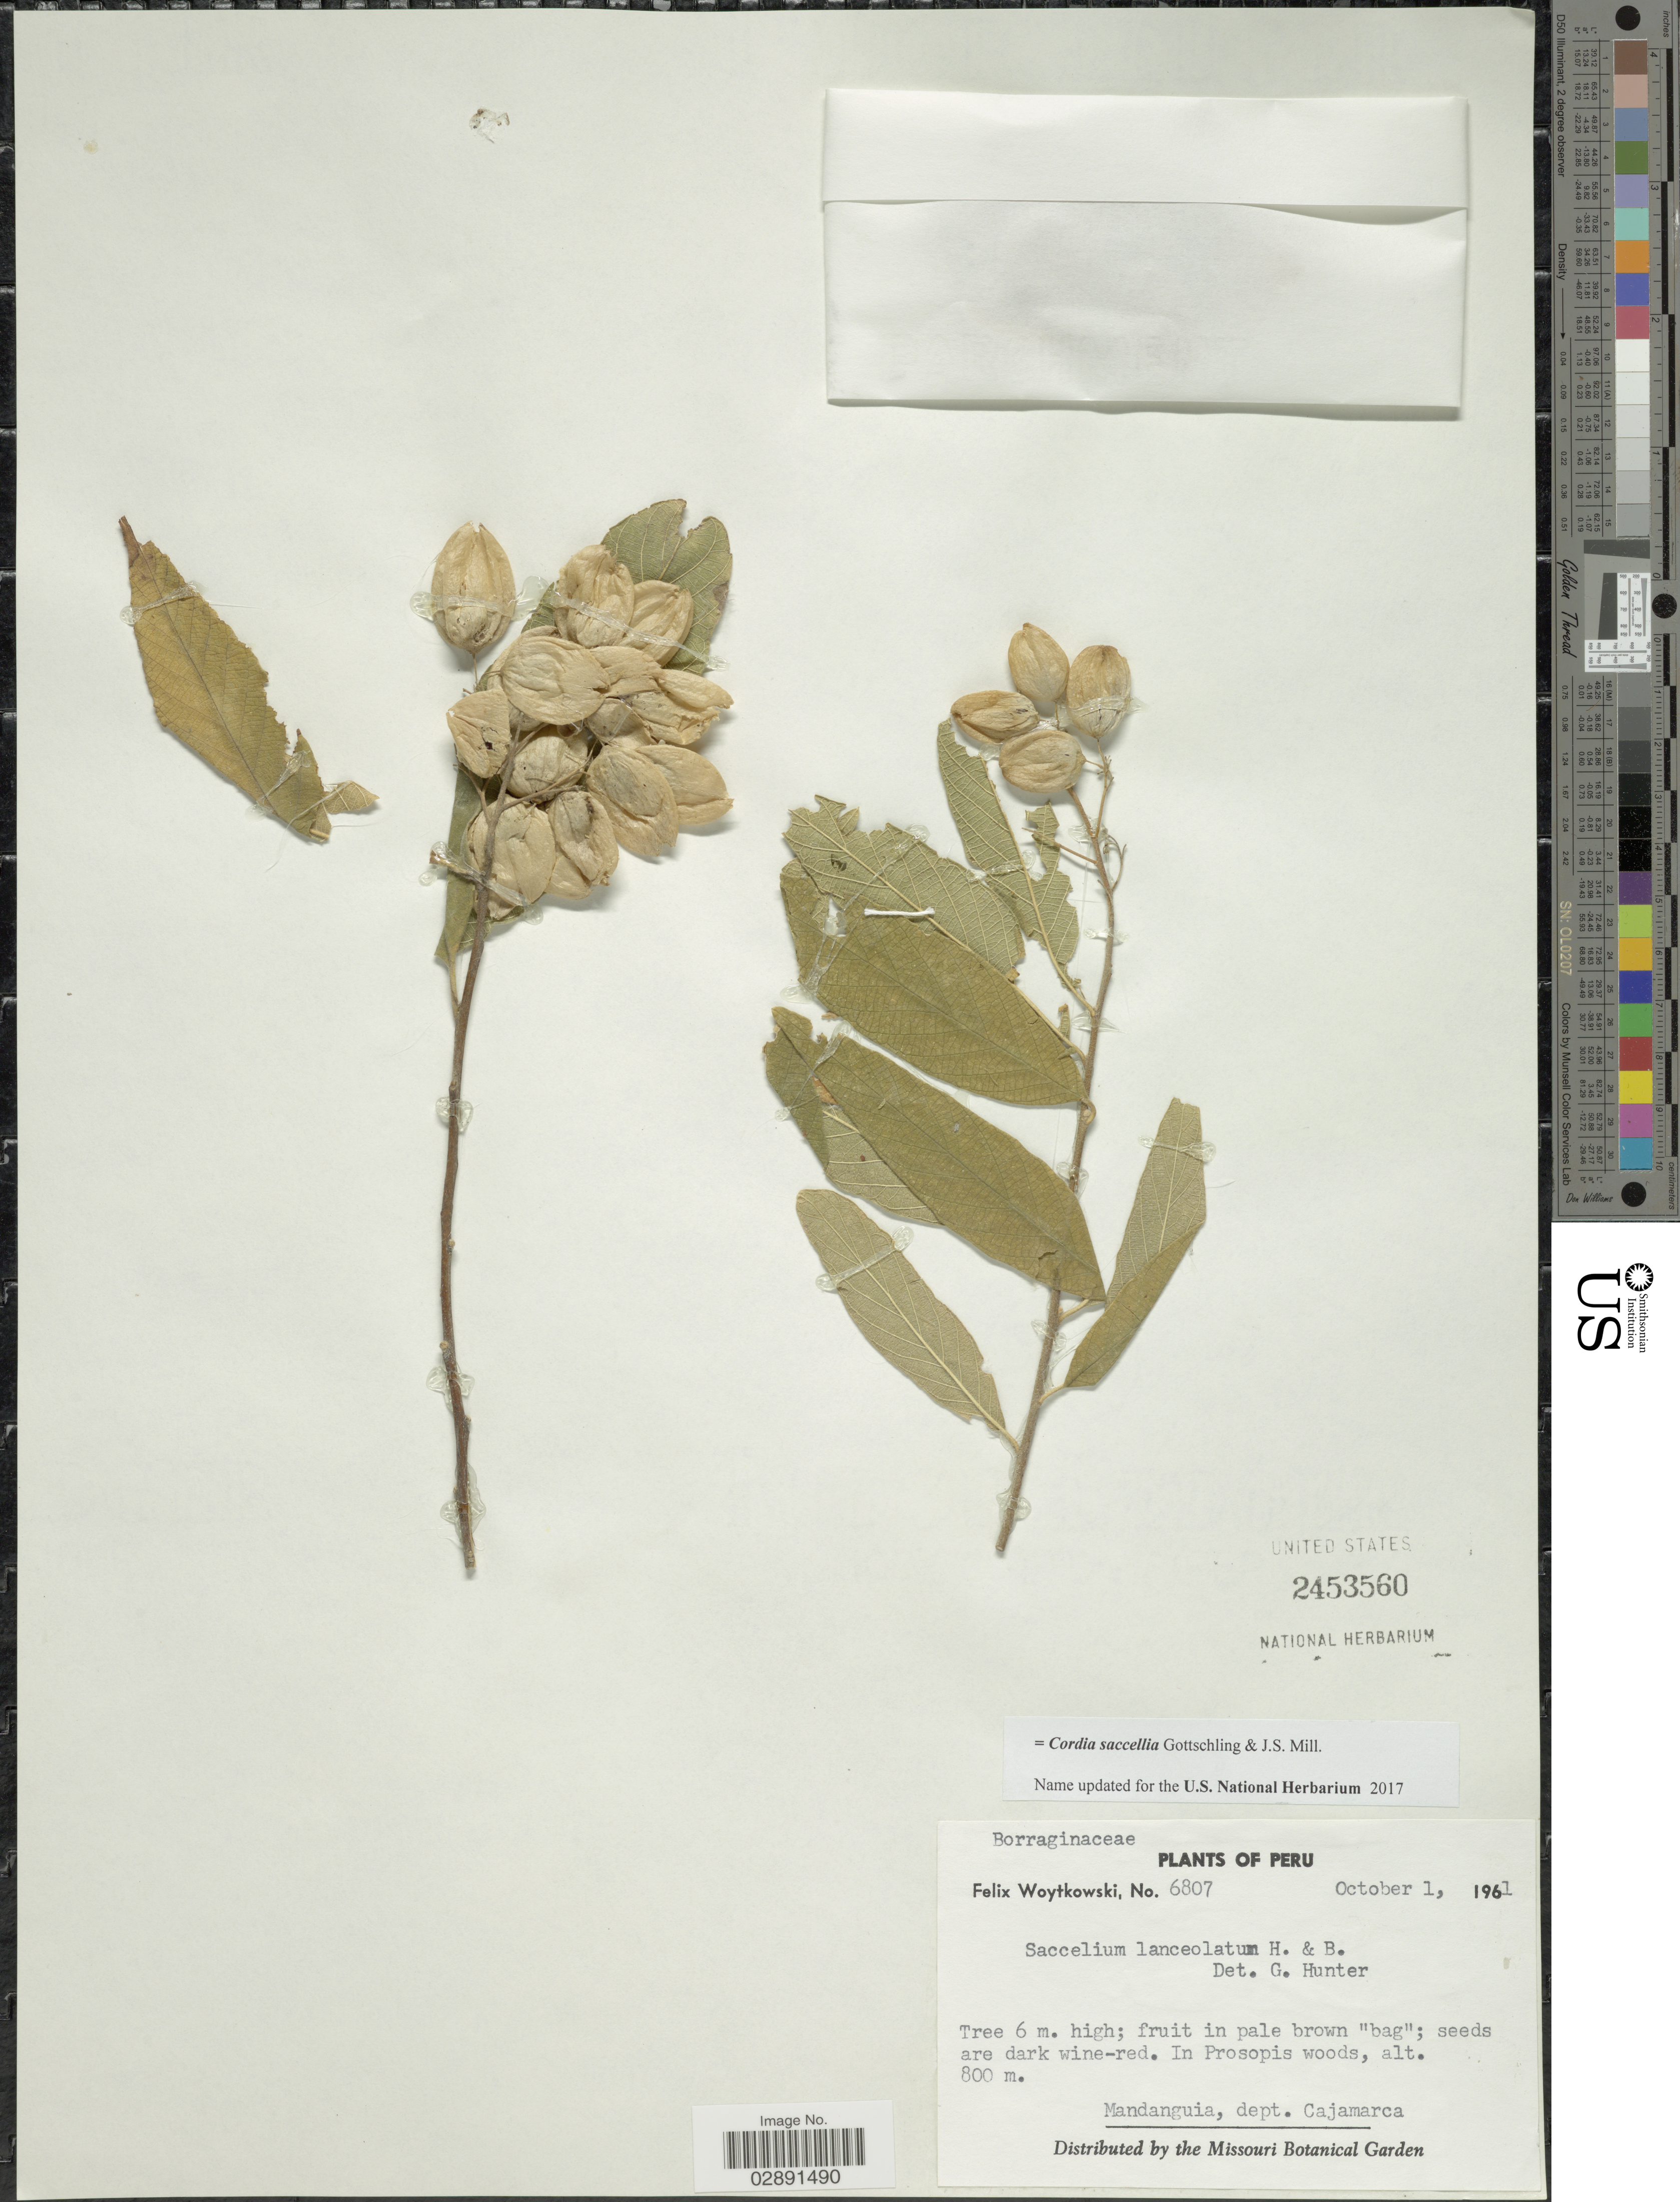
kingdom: Plantae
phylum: Tracheophyta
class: Magnoliopsida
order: Boraginales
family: Cordiaceae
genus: Cordia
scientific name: Cordia saccellia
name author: Gottschling & J.S. Mill.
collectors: F. Woytkowski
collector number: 6807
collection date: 1961-10-01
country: Peru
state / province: Cajamarca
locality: Mandanguia, dept. Cajamarca.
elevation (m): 800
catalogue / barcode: US 2453560